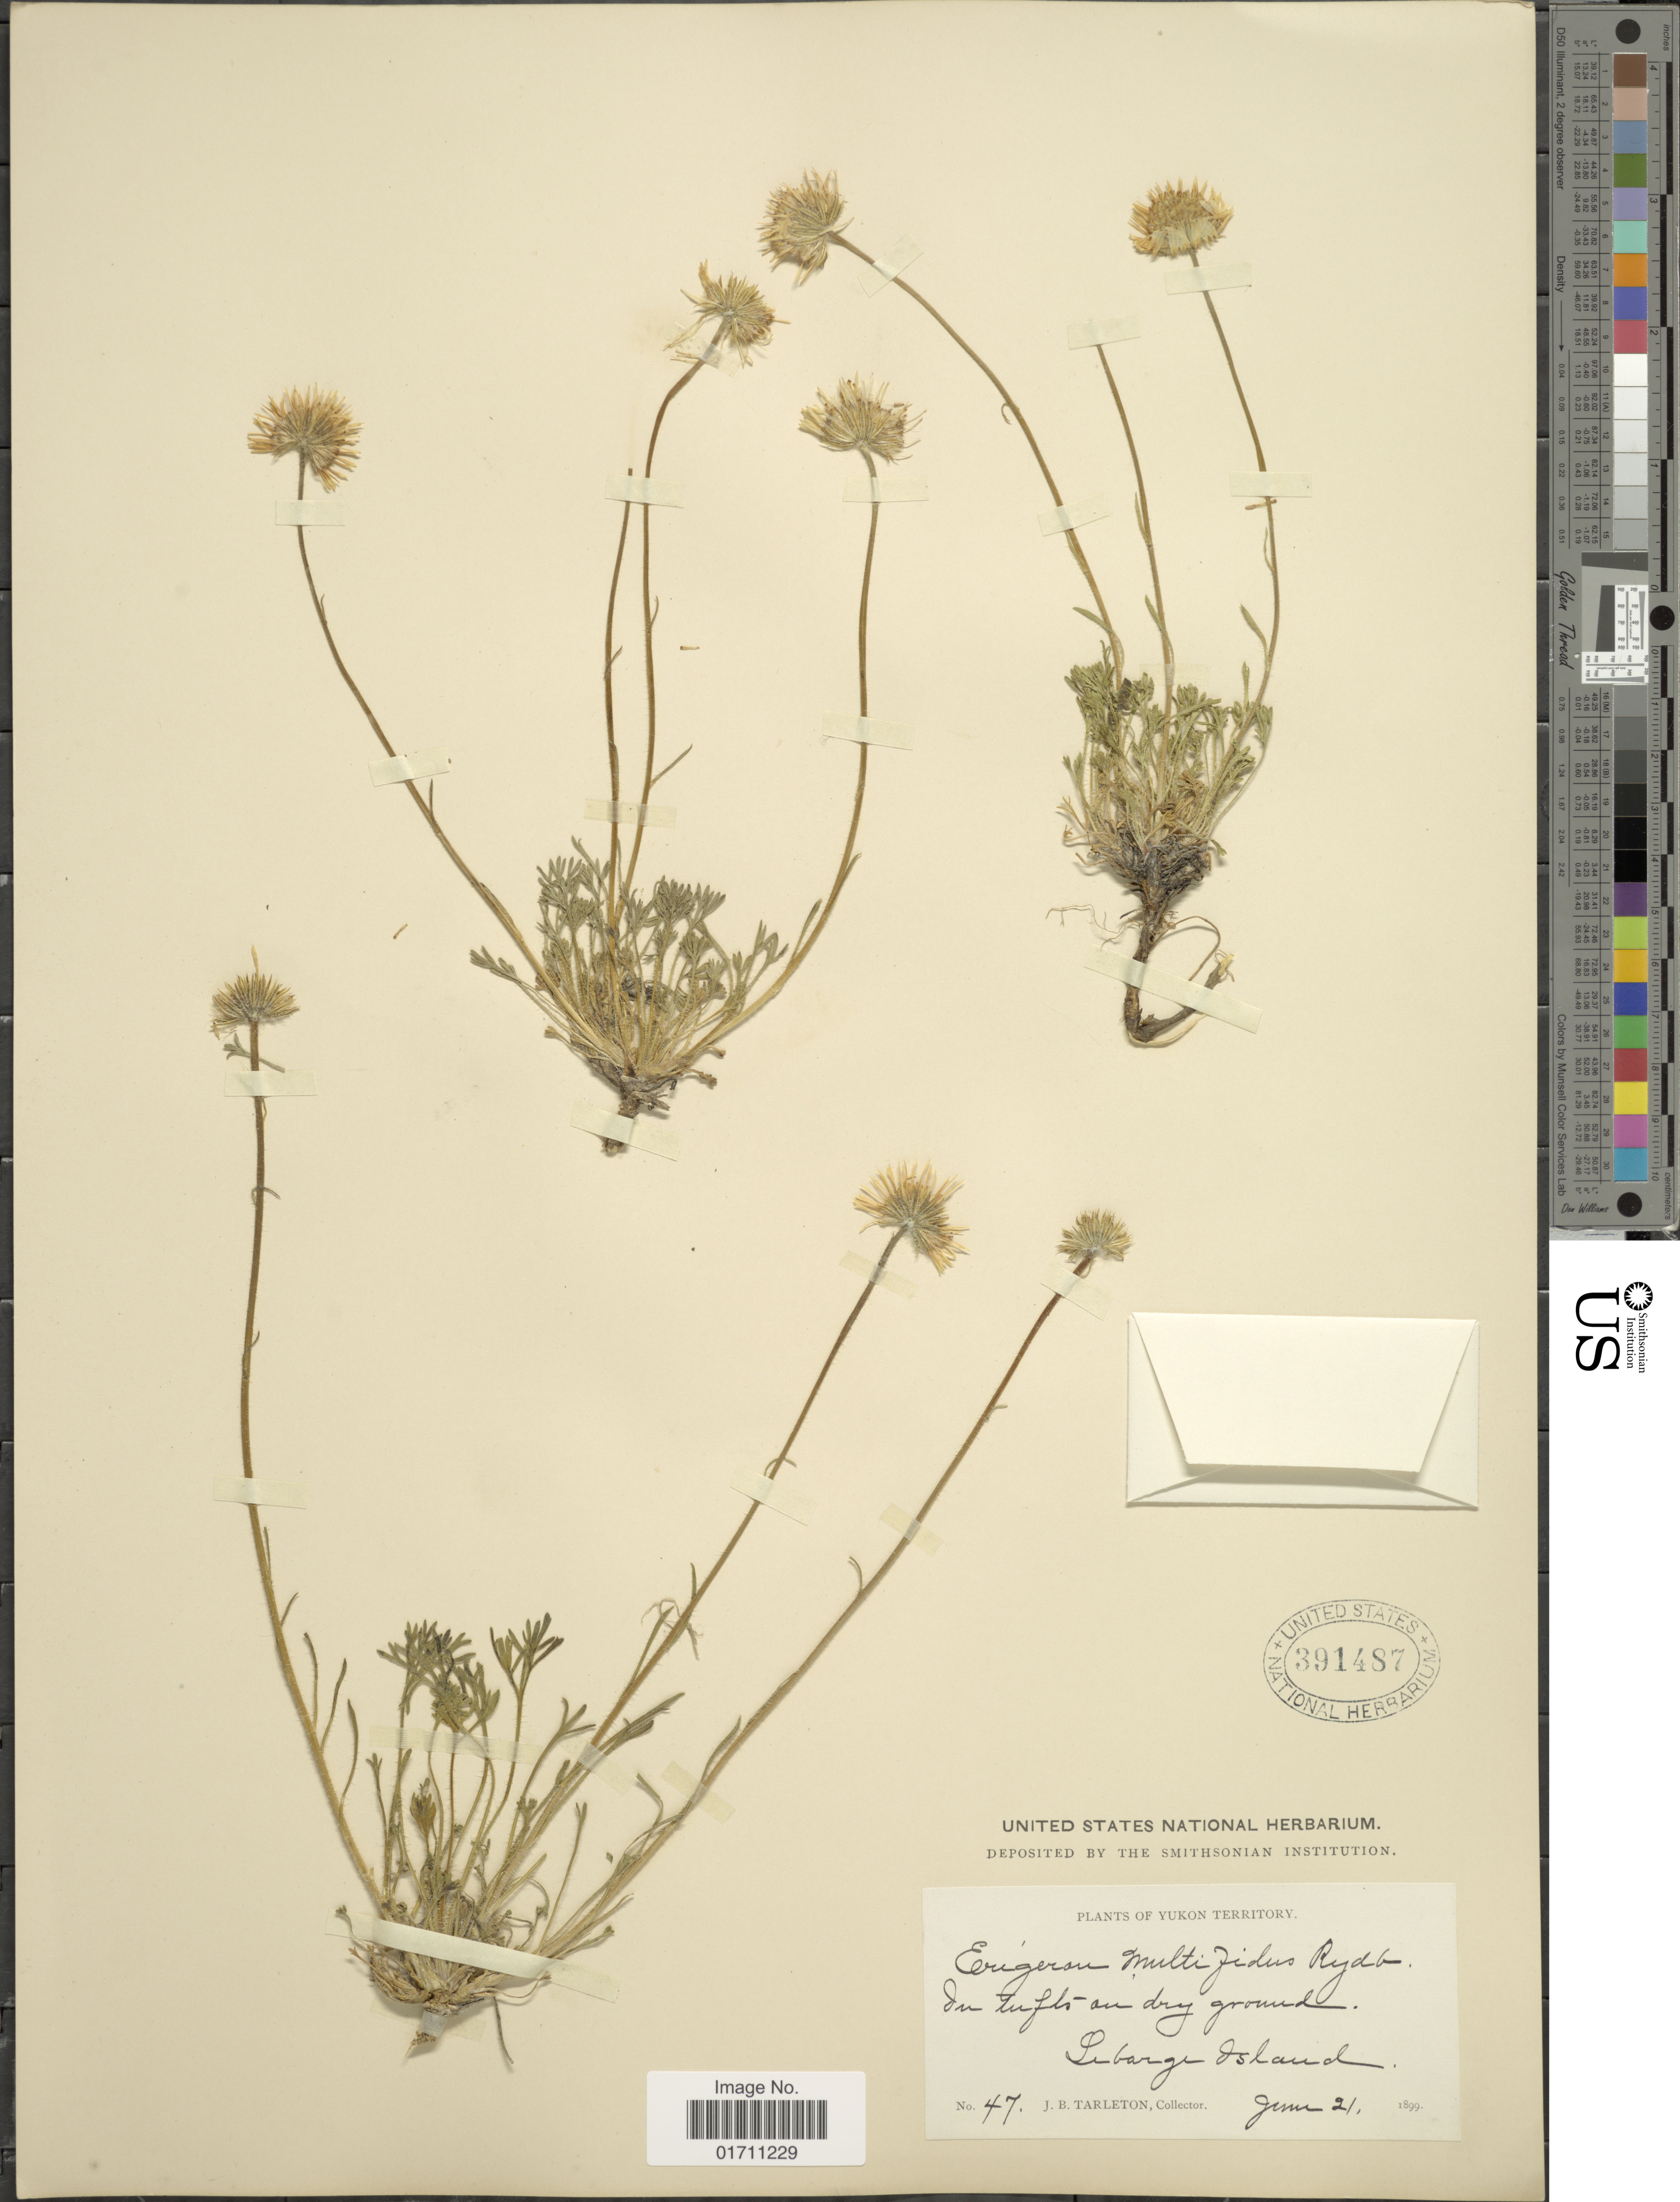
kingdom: Plantae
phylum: Tracheophyta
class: Magnoliopsida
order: Asterales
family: Asteraceae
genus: Erigeron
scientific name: Erigeron compositus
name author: Pursh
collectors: J. Tarleton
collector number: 47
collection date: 1899-06-21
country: Canada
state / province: Yukon Territory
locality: In tufts on dry ground, Lebarge Island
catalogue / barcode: US 391487